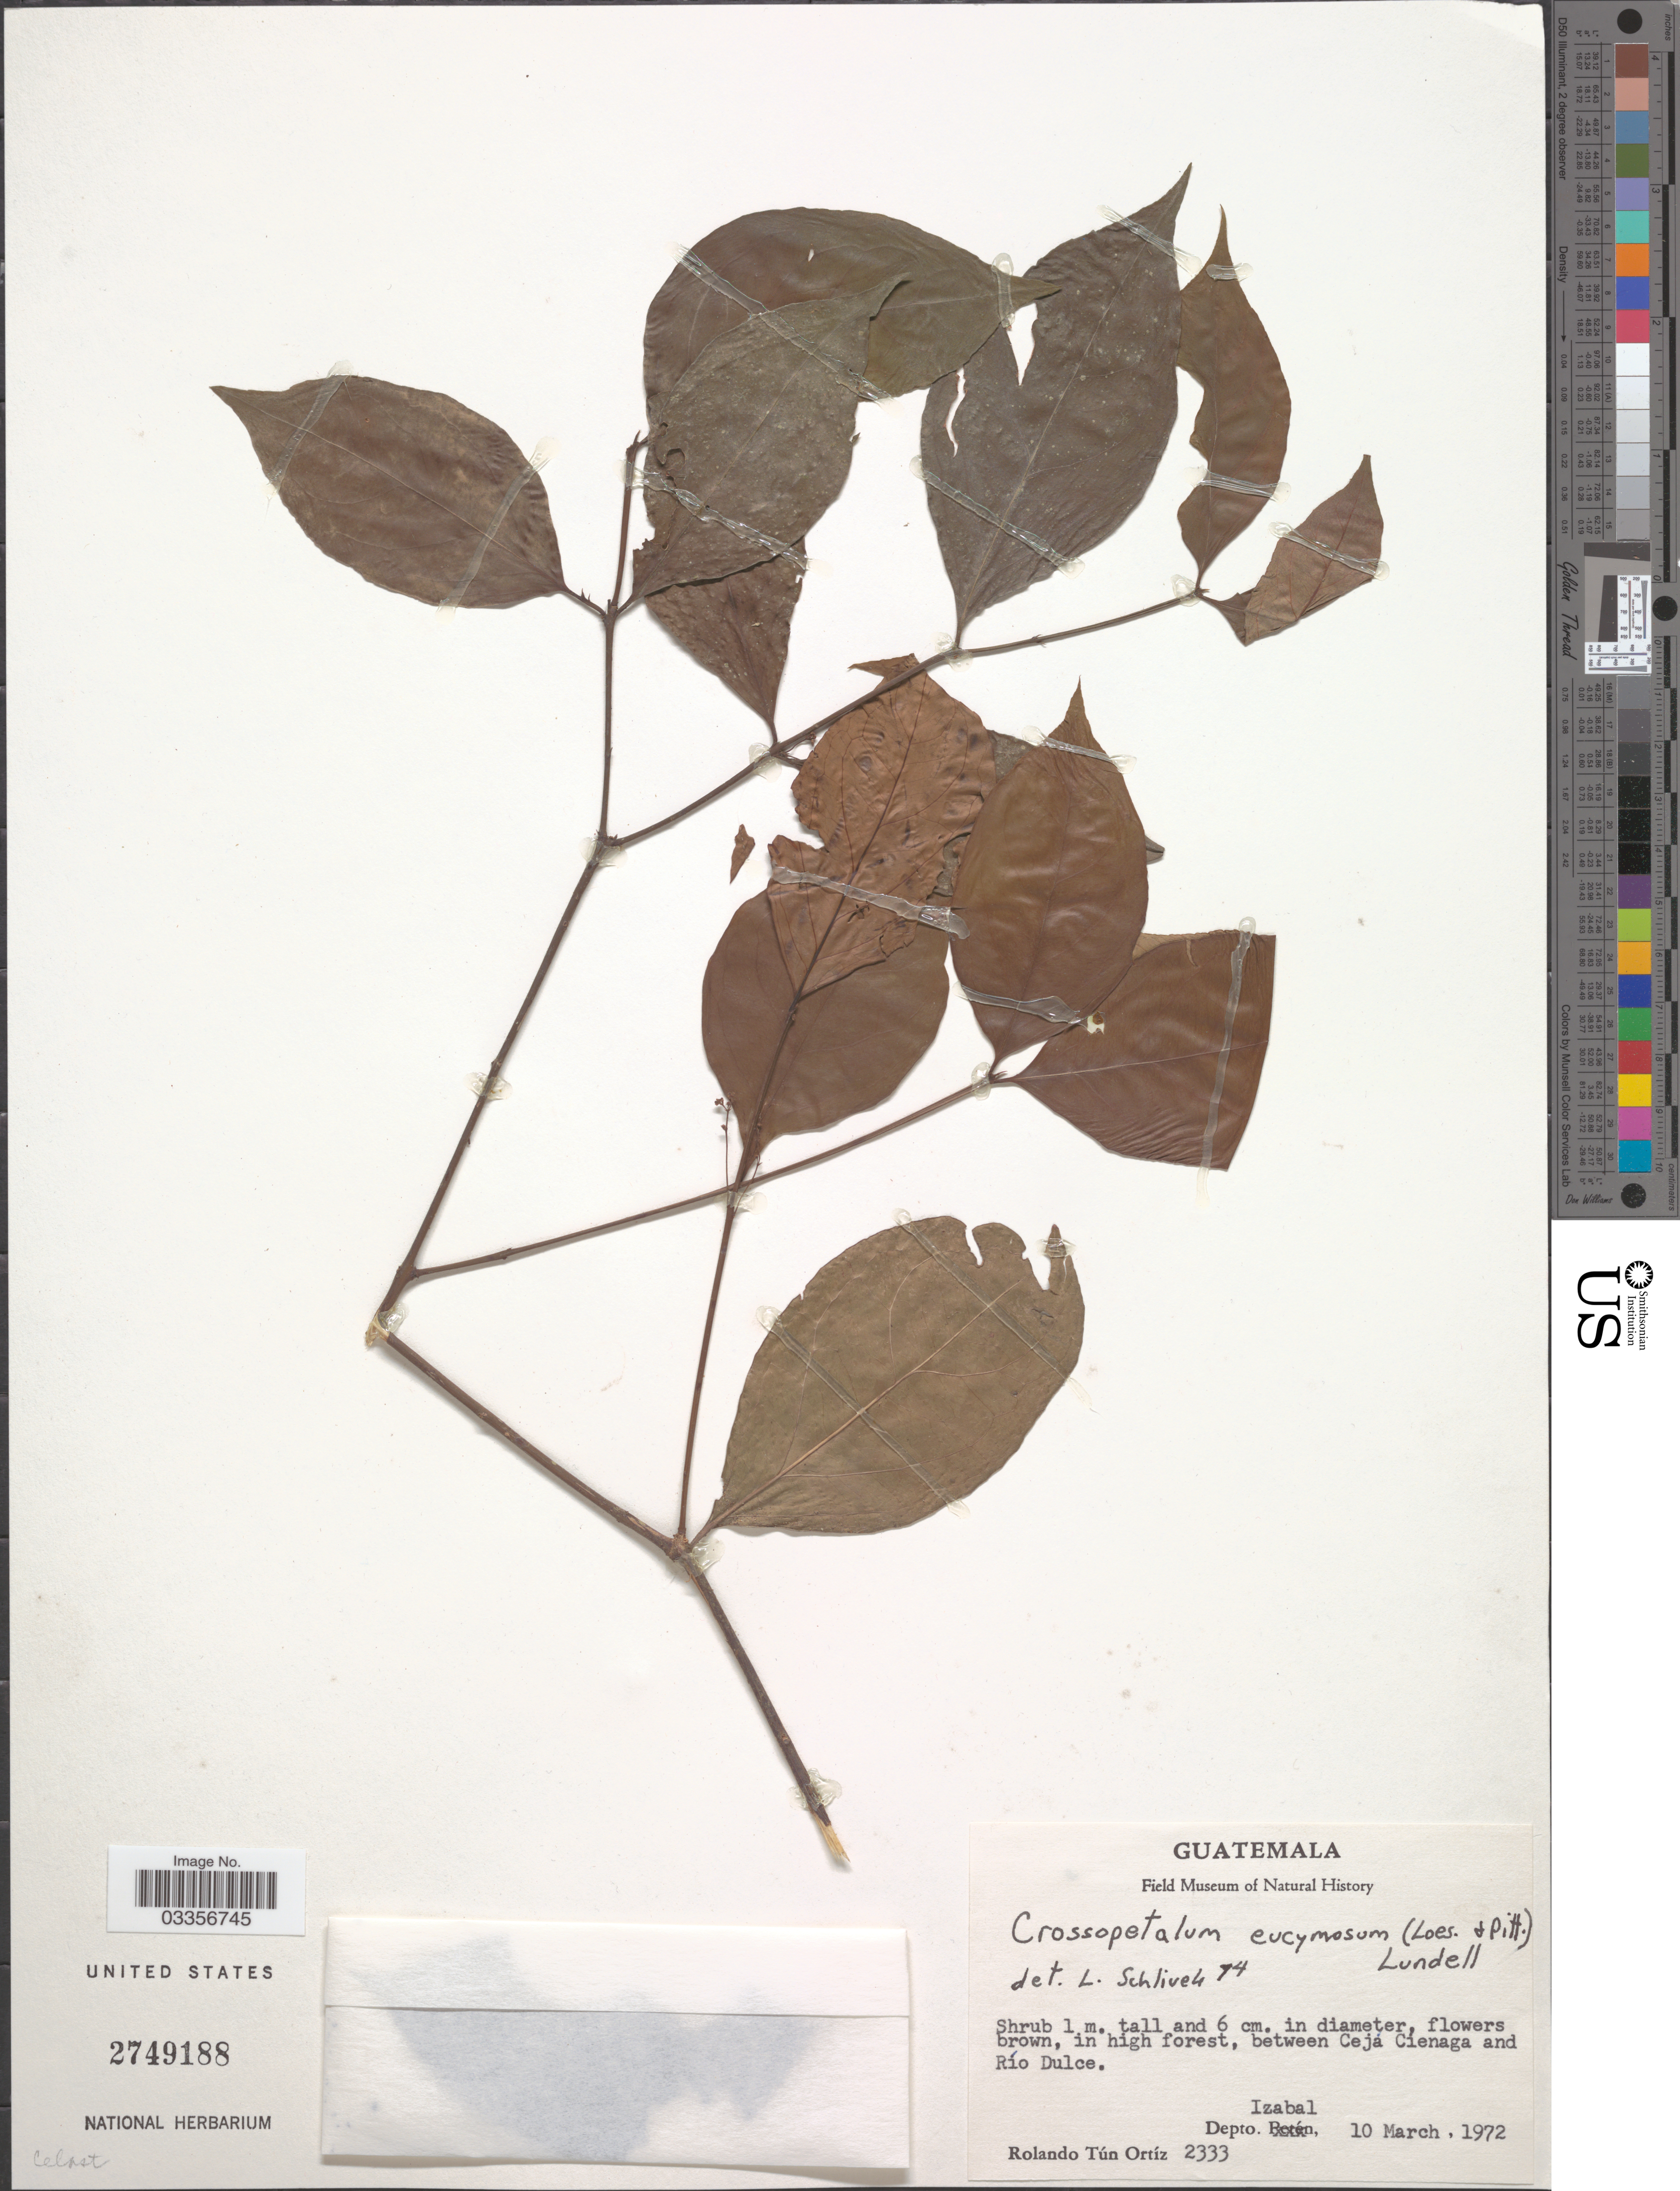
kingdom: Plantae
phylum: Tracheophyta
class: Magnoliopsida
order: Celastrales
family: Celastraceae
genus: Crossopetalum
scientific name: Crossopetalum parviflorum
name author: L.O. Williams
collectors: R. Tún Ortíz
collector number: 2333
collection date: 1972-03-10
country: Guatemala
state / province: Izabal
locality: Between Ceja Cienaga and Río Dulce, Depto. Izabal.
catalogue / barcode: US 2749188